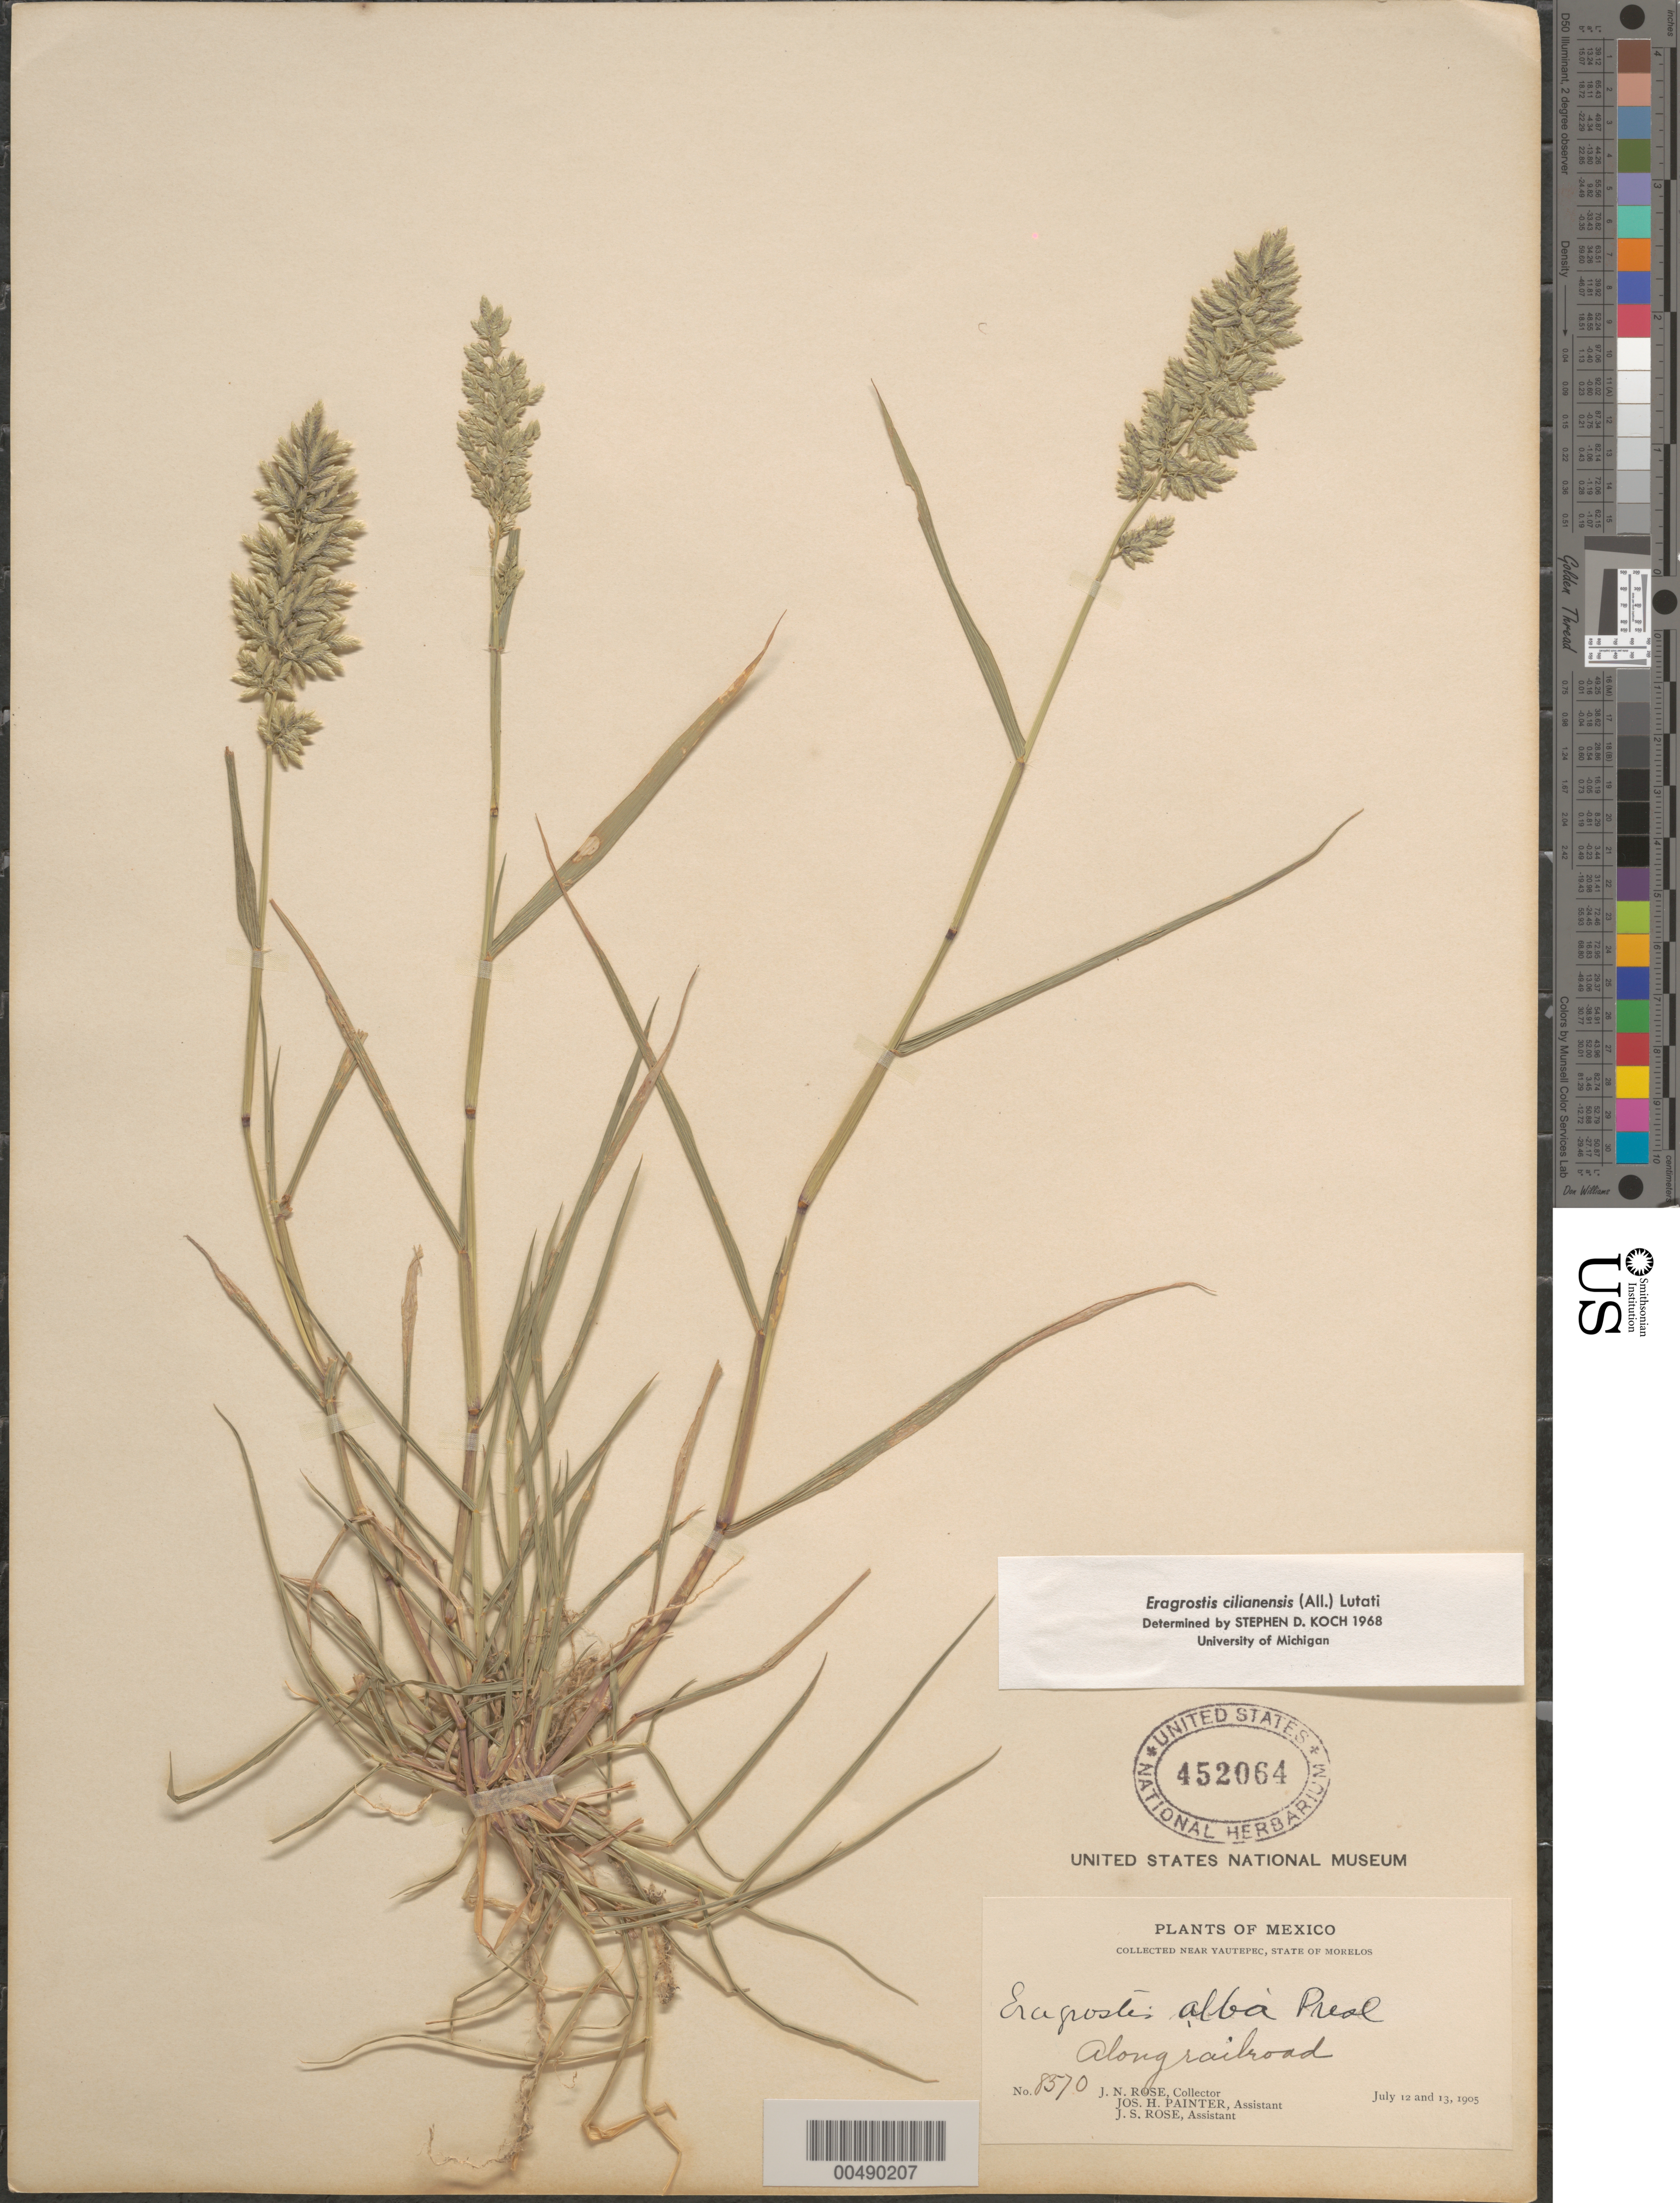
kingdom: Plantae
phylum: Tracheophyta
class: Liliopsida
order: Poales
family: Poaceae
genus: Eragrostis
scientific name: Eragrostis cilianensis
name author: (Bellardi) Vignolo ex Janch.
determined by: Koch, S. D.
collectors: J. N. Rose, J. H. Painter & J. S. Rose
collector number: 8570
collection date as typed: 12 Jul 1905 to 13 Jul 1905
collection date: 1905-07-12/1905-07-13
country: Mexico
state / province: Morelos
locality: Near Yautepec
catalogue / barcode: US 452064